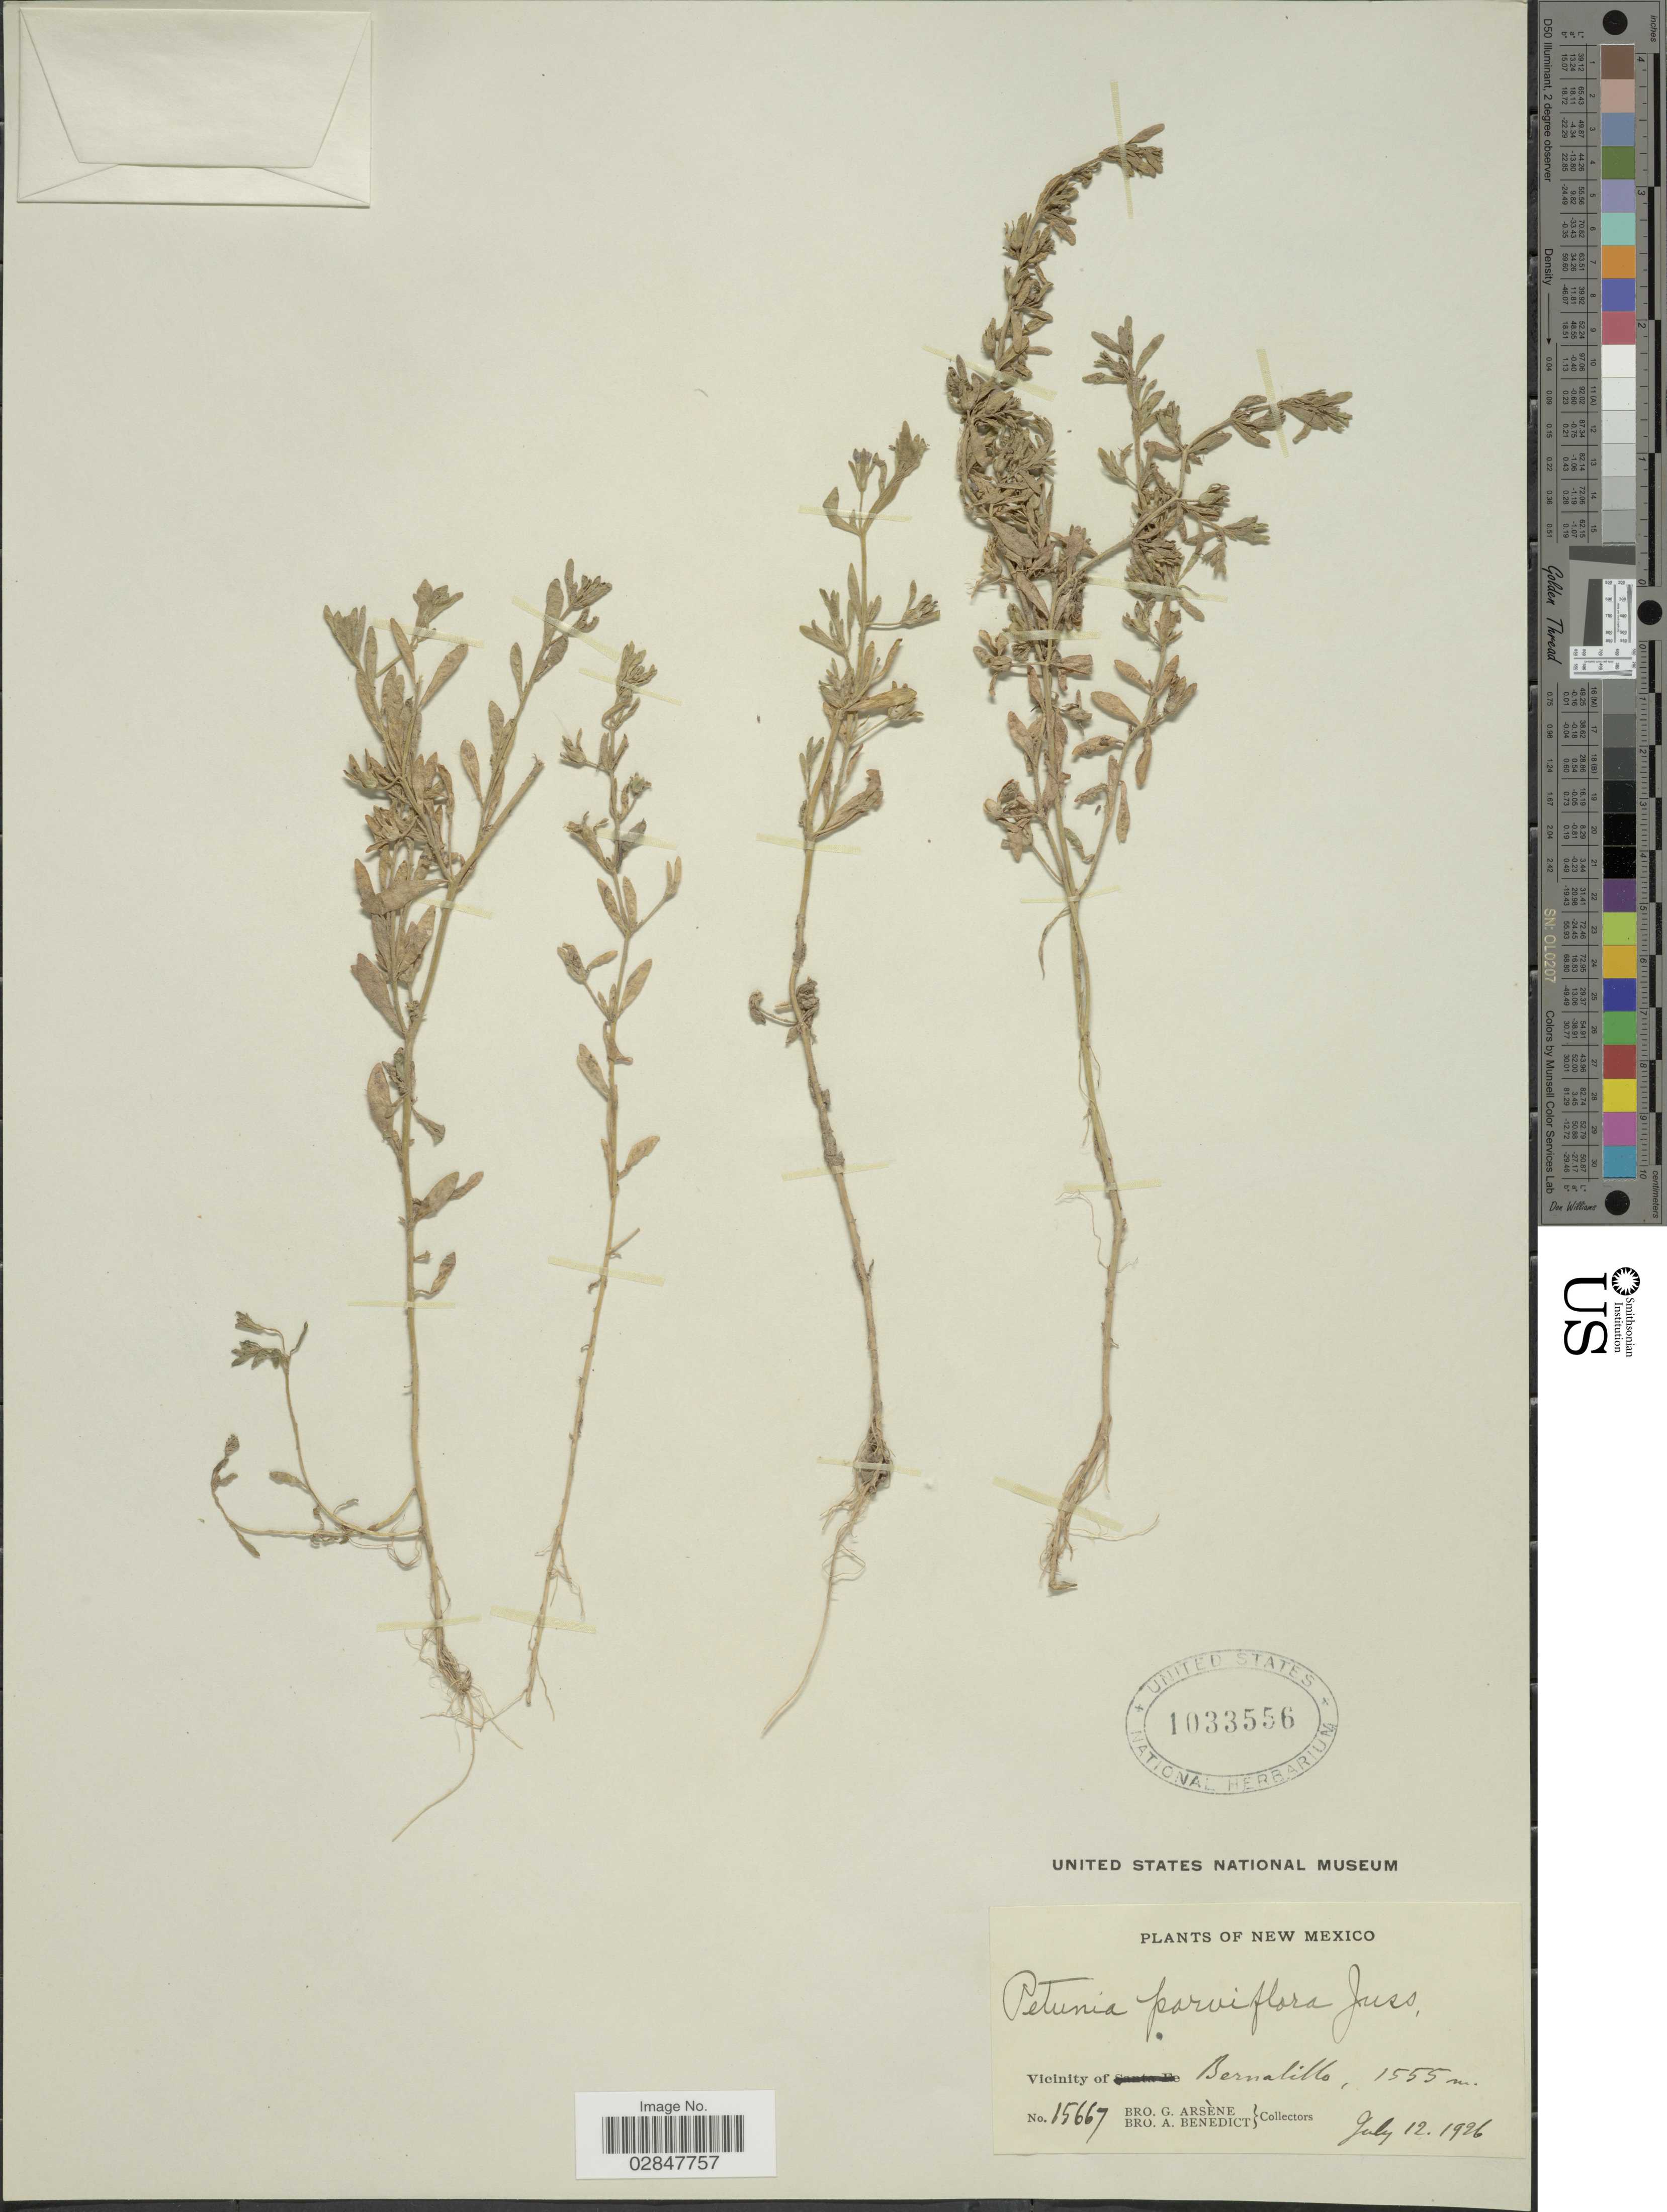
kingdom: Plantae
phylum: Tracheophyta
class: Magnoliopsida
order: Solanales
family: Solanaceae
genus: Petunia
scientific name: Petunia parviflora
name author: Juss.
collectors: Bro. G. Arsène & Bro. A. Benedict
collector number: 15667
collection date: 1926-07-12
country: United States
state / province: New Mexico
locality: Vicinity Bernalillo.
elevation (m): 1555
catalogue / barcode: US 1033556